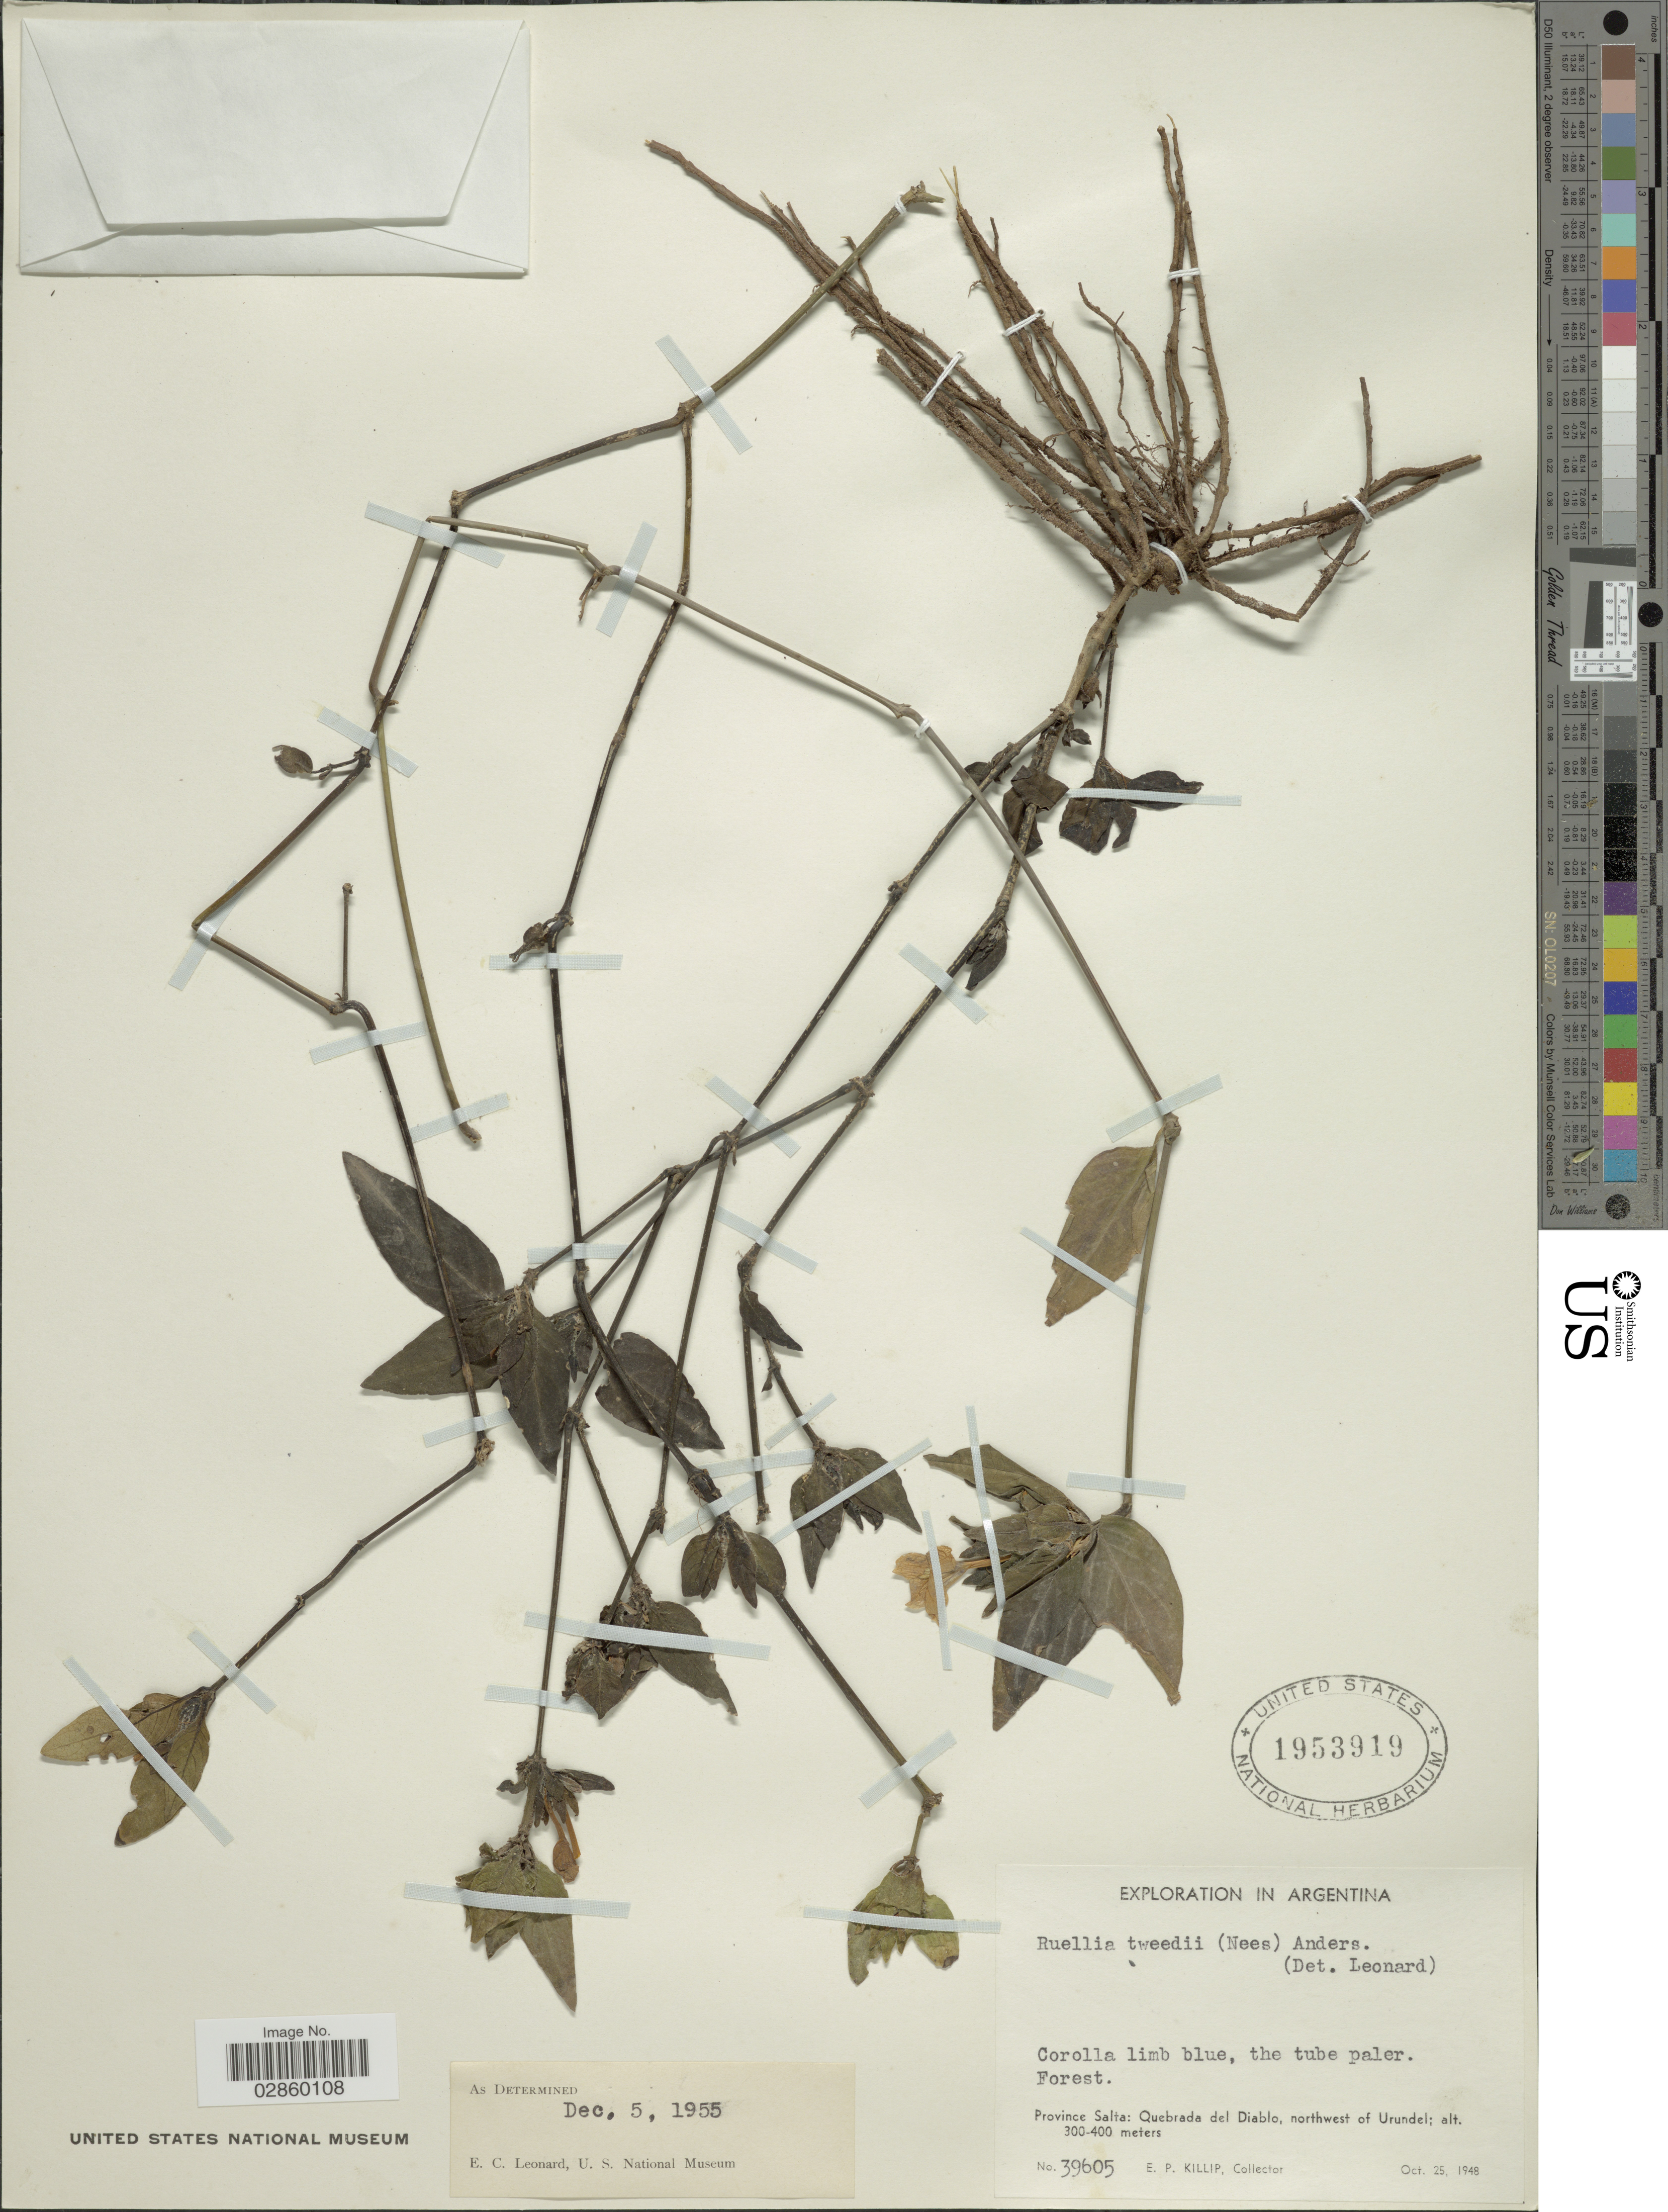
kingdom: Plantae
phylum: Tracheophyta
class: Magnoliopsida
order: Lamiales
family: Acanthaceae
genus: Ruellia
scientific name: Ruellia erythropus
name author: (Nees) Lindau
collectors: E. P. Killip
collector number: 39605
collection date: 1948-10-25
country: Argentina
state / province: Salta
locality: Province Salta: Quebrada del Diablo, northwest of Urundel.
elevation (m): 300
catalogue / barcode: US 1953919